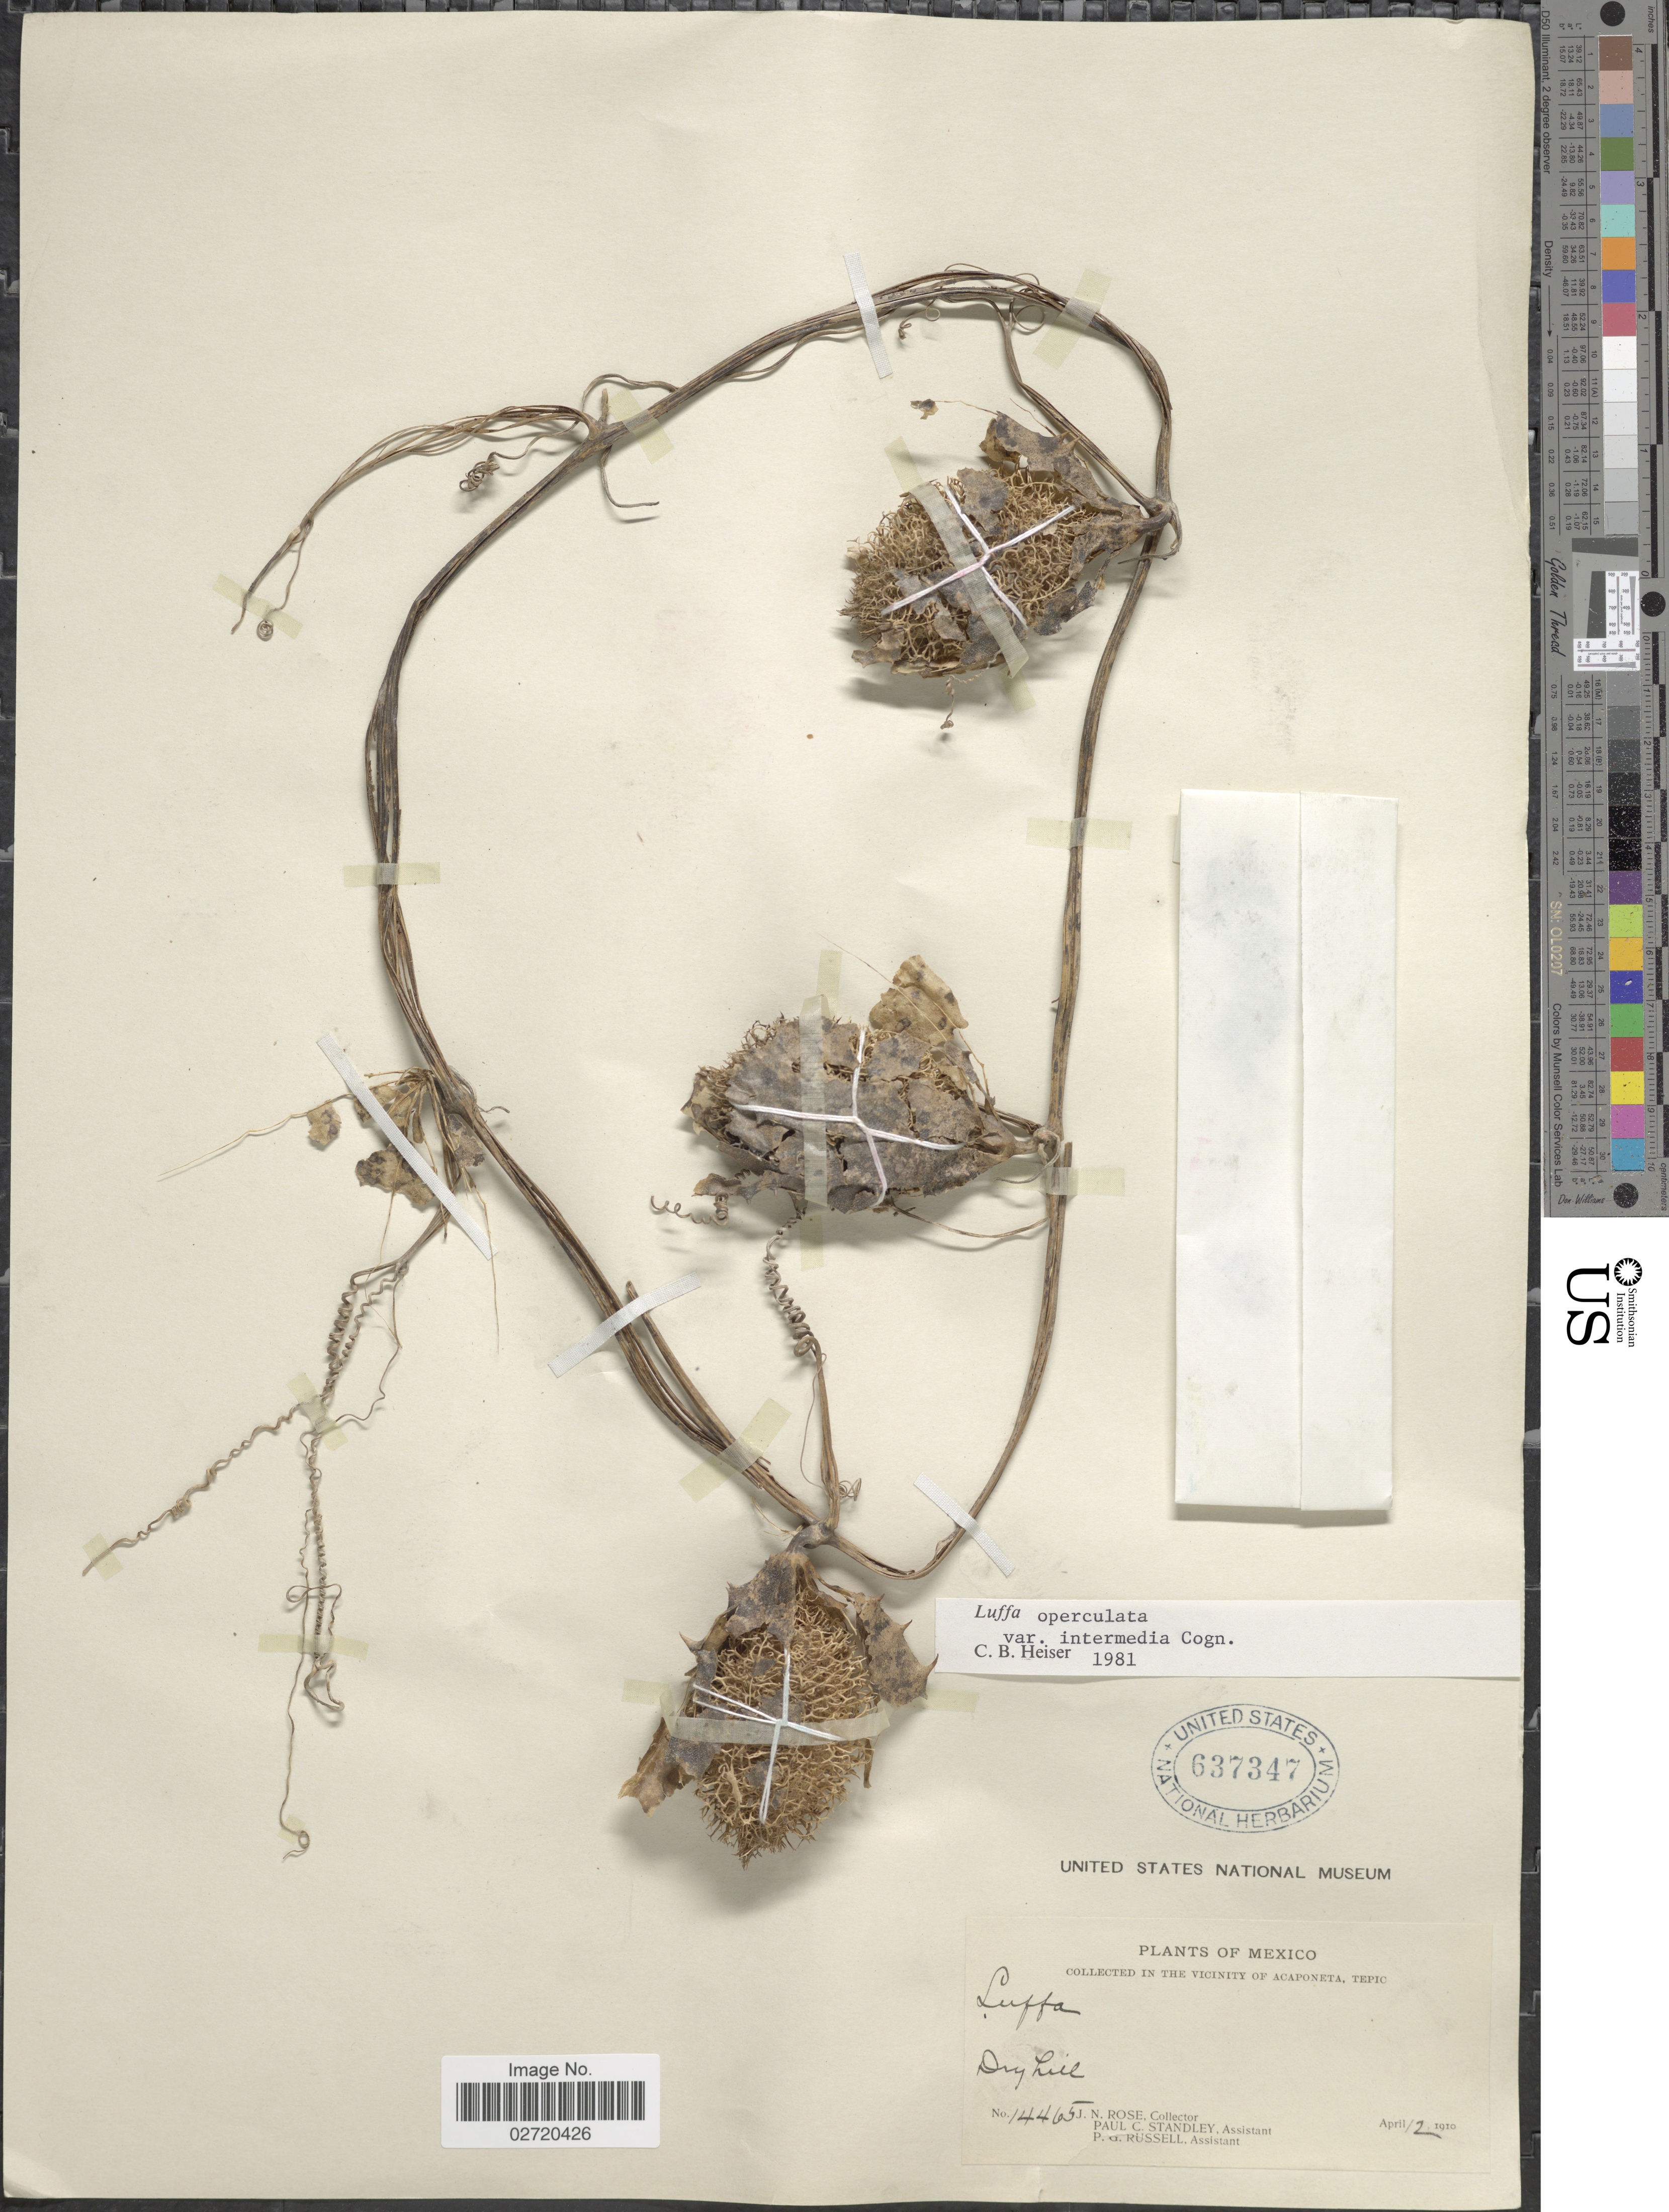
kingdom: Plantae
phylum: Tracheophyta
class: Magnoliopsida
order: Cucurbitales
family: Cucurbitaceae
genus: Luffa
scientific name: Luffa operculata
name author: (L.) Cogn.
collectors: J. N. Rose, P. C. Standley & P. G. Russell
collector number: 14465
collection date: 1910-04-12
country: Mexico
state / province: Nayarit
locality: In The Vicinity of Acaponeta, Tepic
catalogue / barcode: US 637347